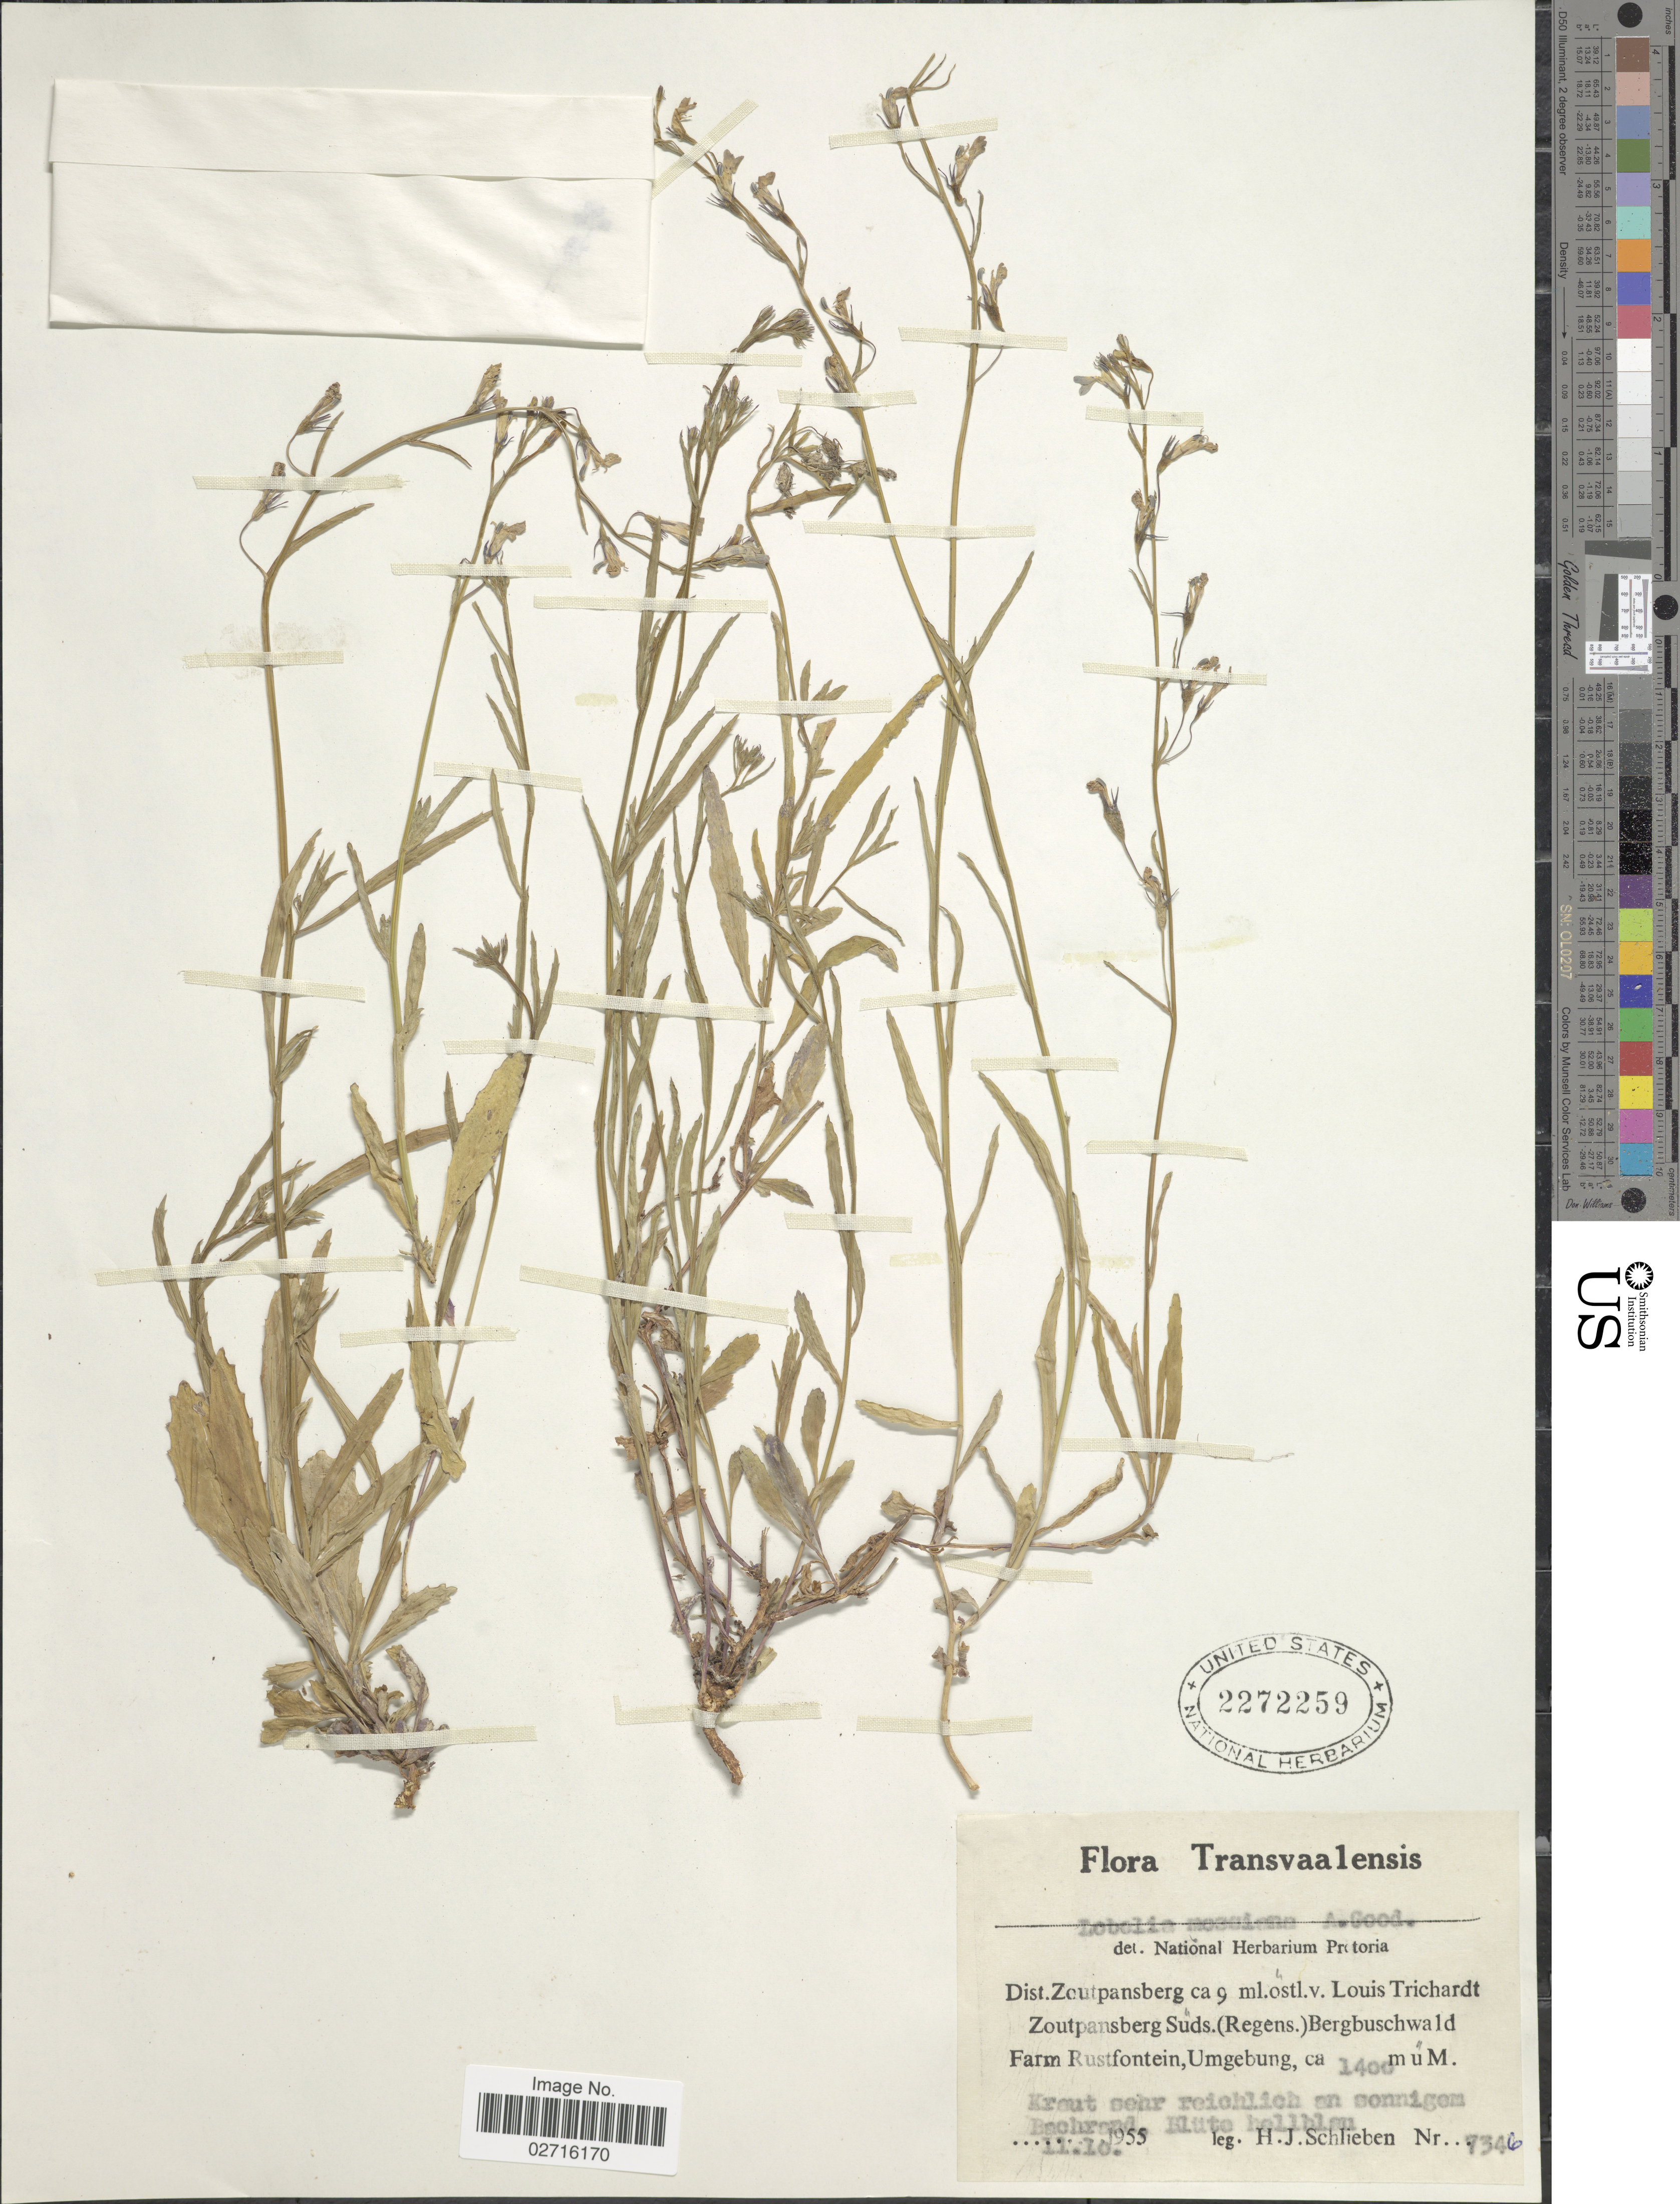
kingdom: Plantae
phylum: Tracheophyta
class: Magnoliopsida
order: Asterales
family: Campanulaceae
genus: Lobelia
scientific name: Lobelia mossiana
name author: R.D. Good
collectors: H. J. Schlieben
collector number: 7346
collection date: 1955-10-11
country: South Africa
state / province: Limpopo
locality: Transvaalensis, Dist. Zoutpansberg ca 9 ml östl v Louis Trichardt Zoutpansberg Süds (Regens) Bergbuschwald Farm Rustfontein, Umgebung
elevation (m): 1400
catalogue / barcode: US 2272259